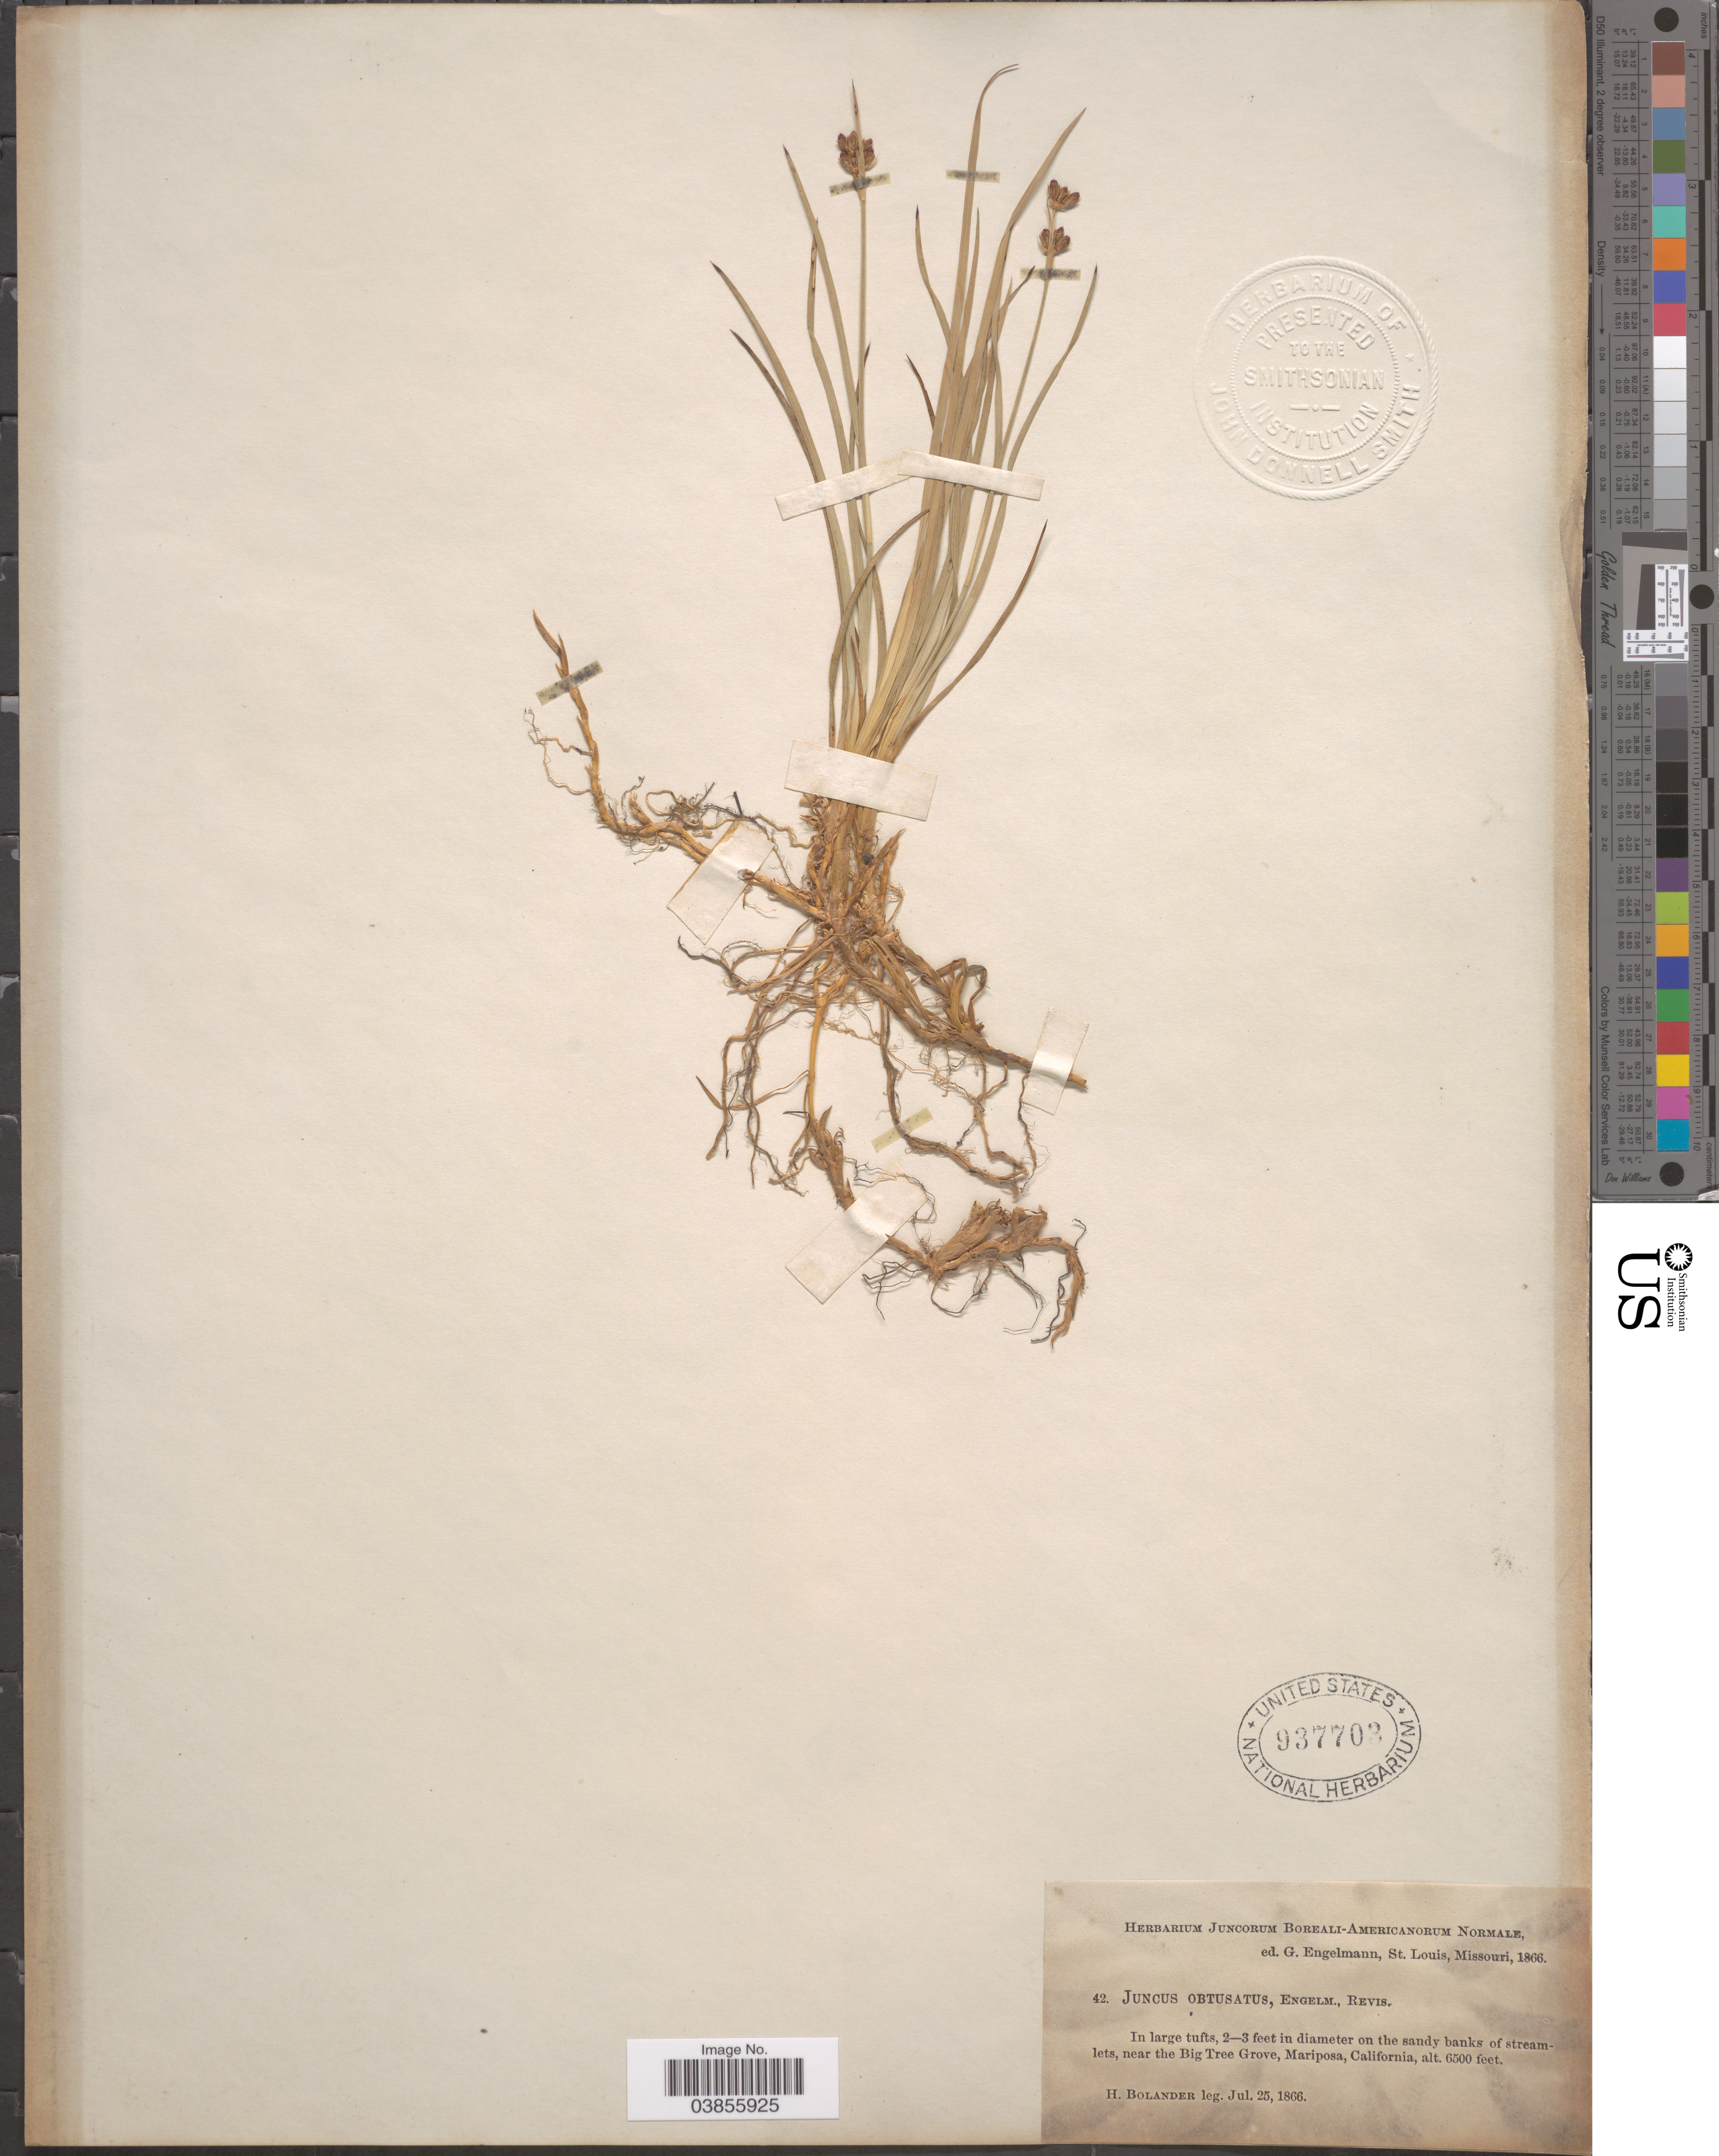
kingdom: Plantae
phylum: Tracheophyta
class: Liliopsida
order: Poales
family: Juncaceae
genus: Juncus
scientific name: Juncus obtusatus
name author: Kit. ex Schult.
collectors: H. Bolander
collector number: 42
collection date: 1866-07-25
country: United States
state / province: California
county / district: Mariposa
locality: Near the Big Tree Grove, Mariposa.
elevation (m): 1981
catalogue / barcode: US 937703